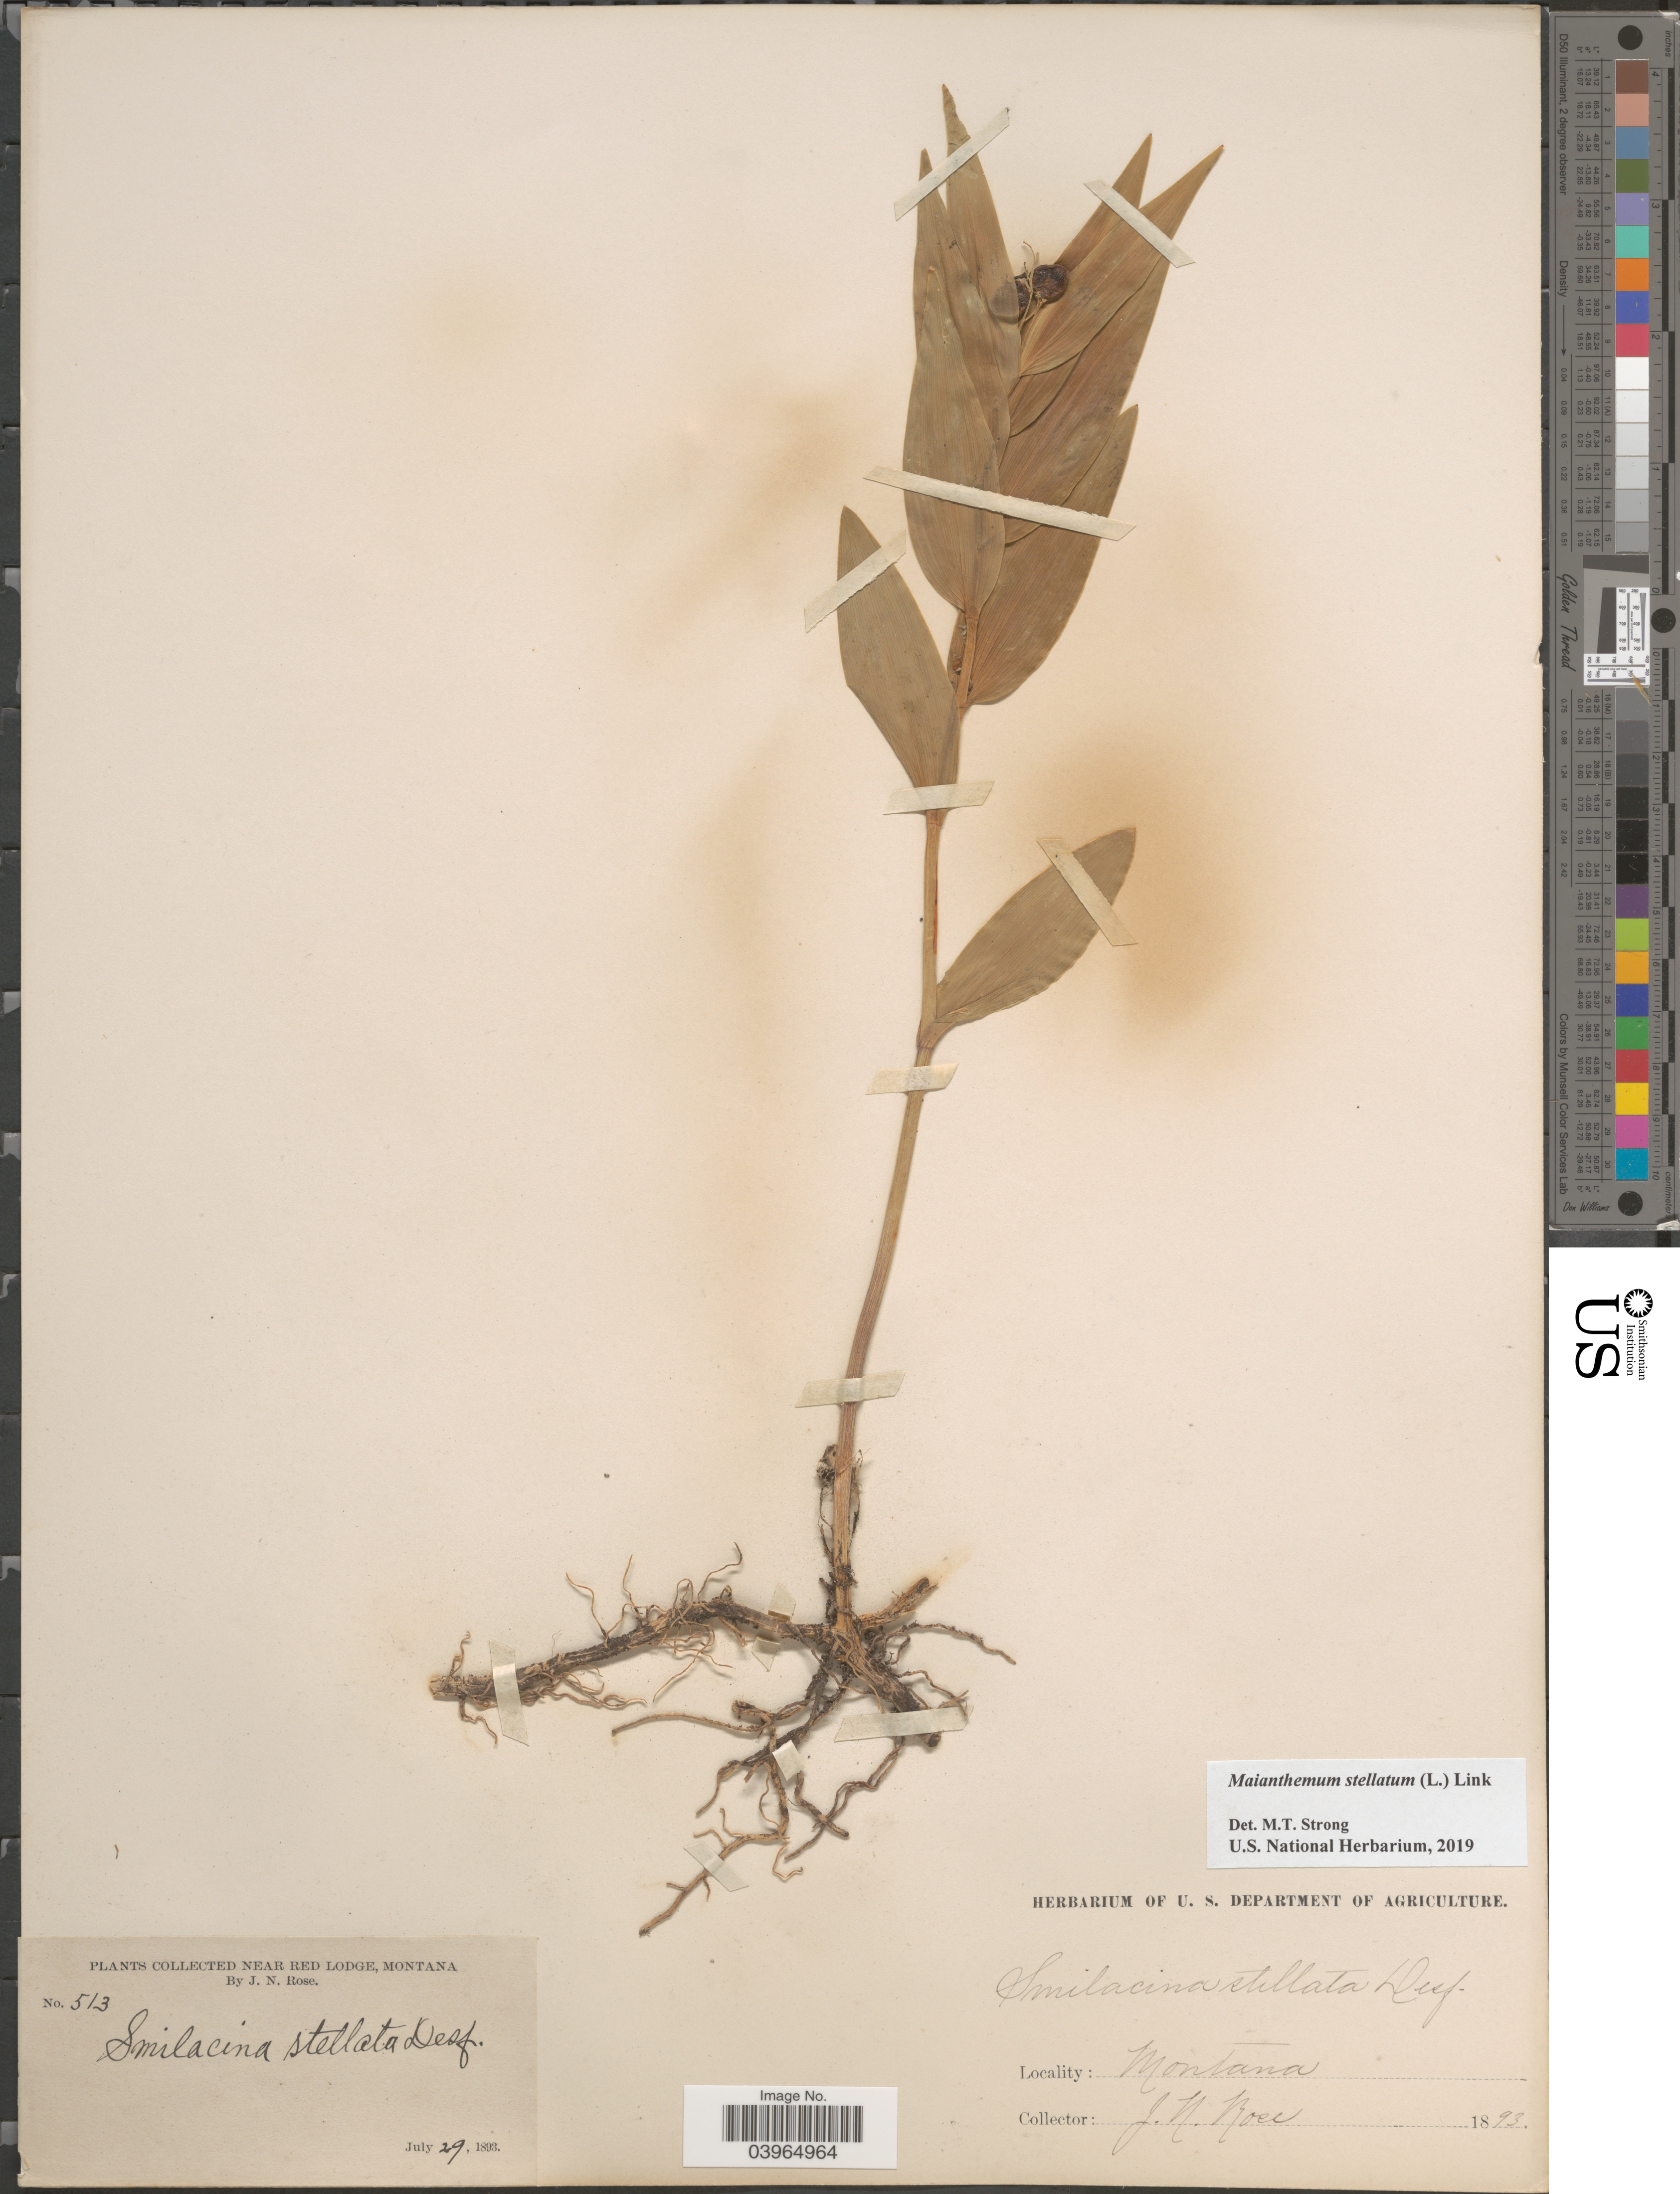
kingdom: Plantae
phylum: Tracheophyta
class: Liliopsida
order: Asparagales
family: Asparagaceae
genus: Maianthemum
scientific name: Maianthemum stellatum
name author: (L.) Link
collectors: J. N. Rose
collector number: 513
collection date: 1893-07-29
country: United States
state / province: Montana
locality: Near Red Lodge.